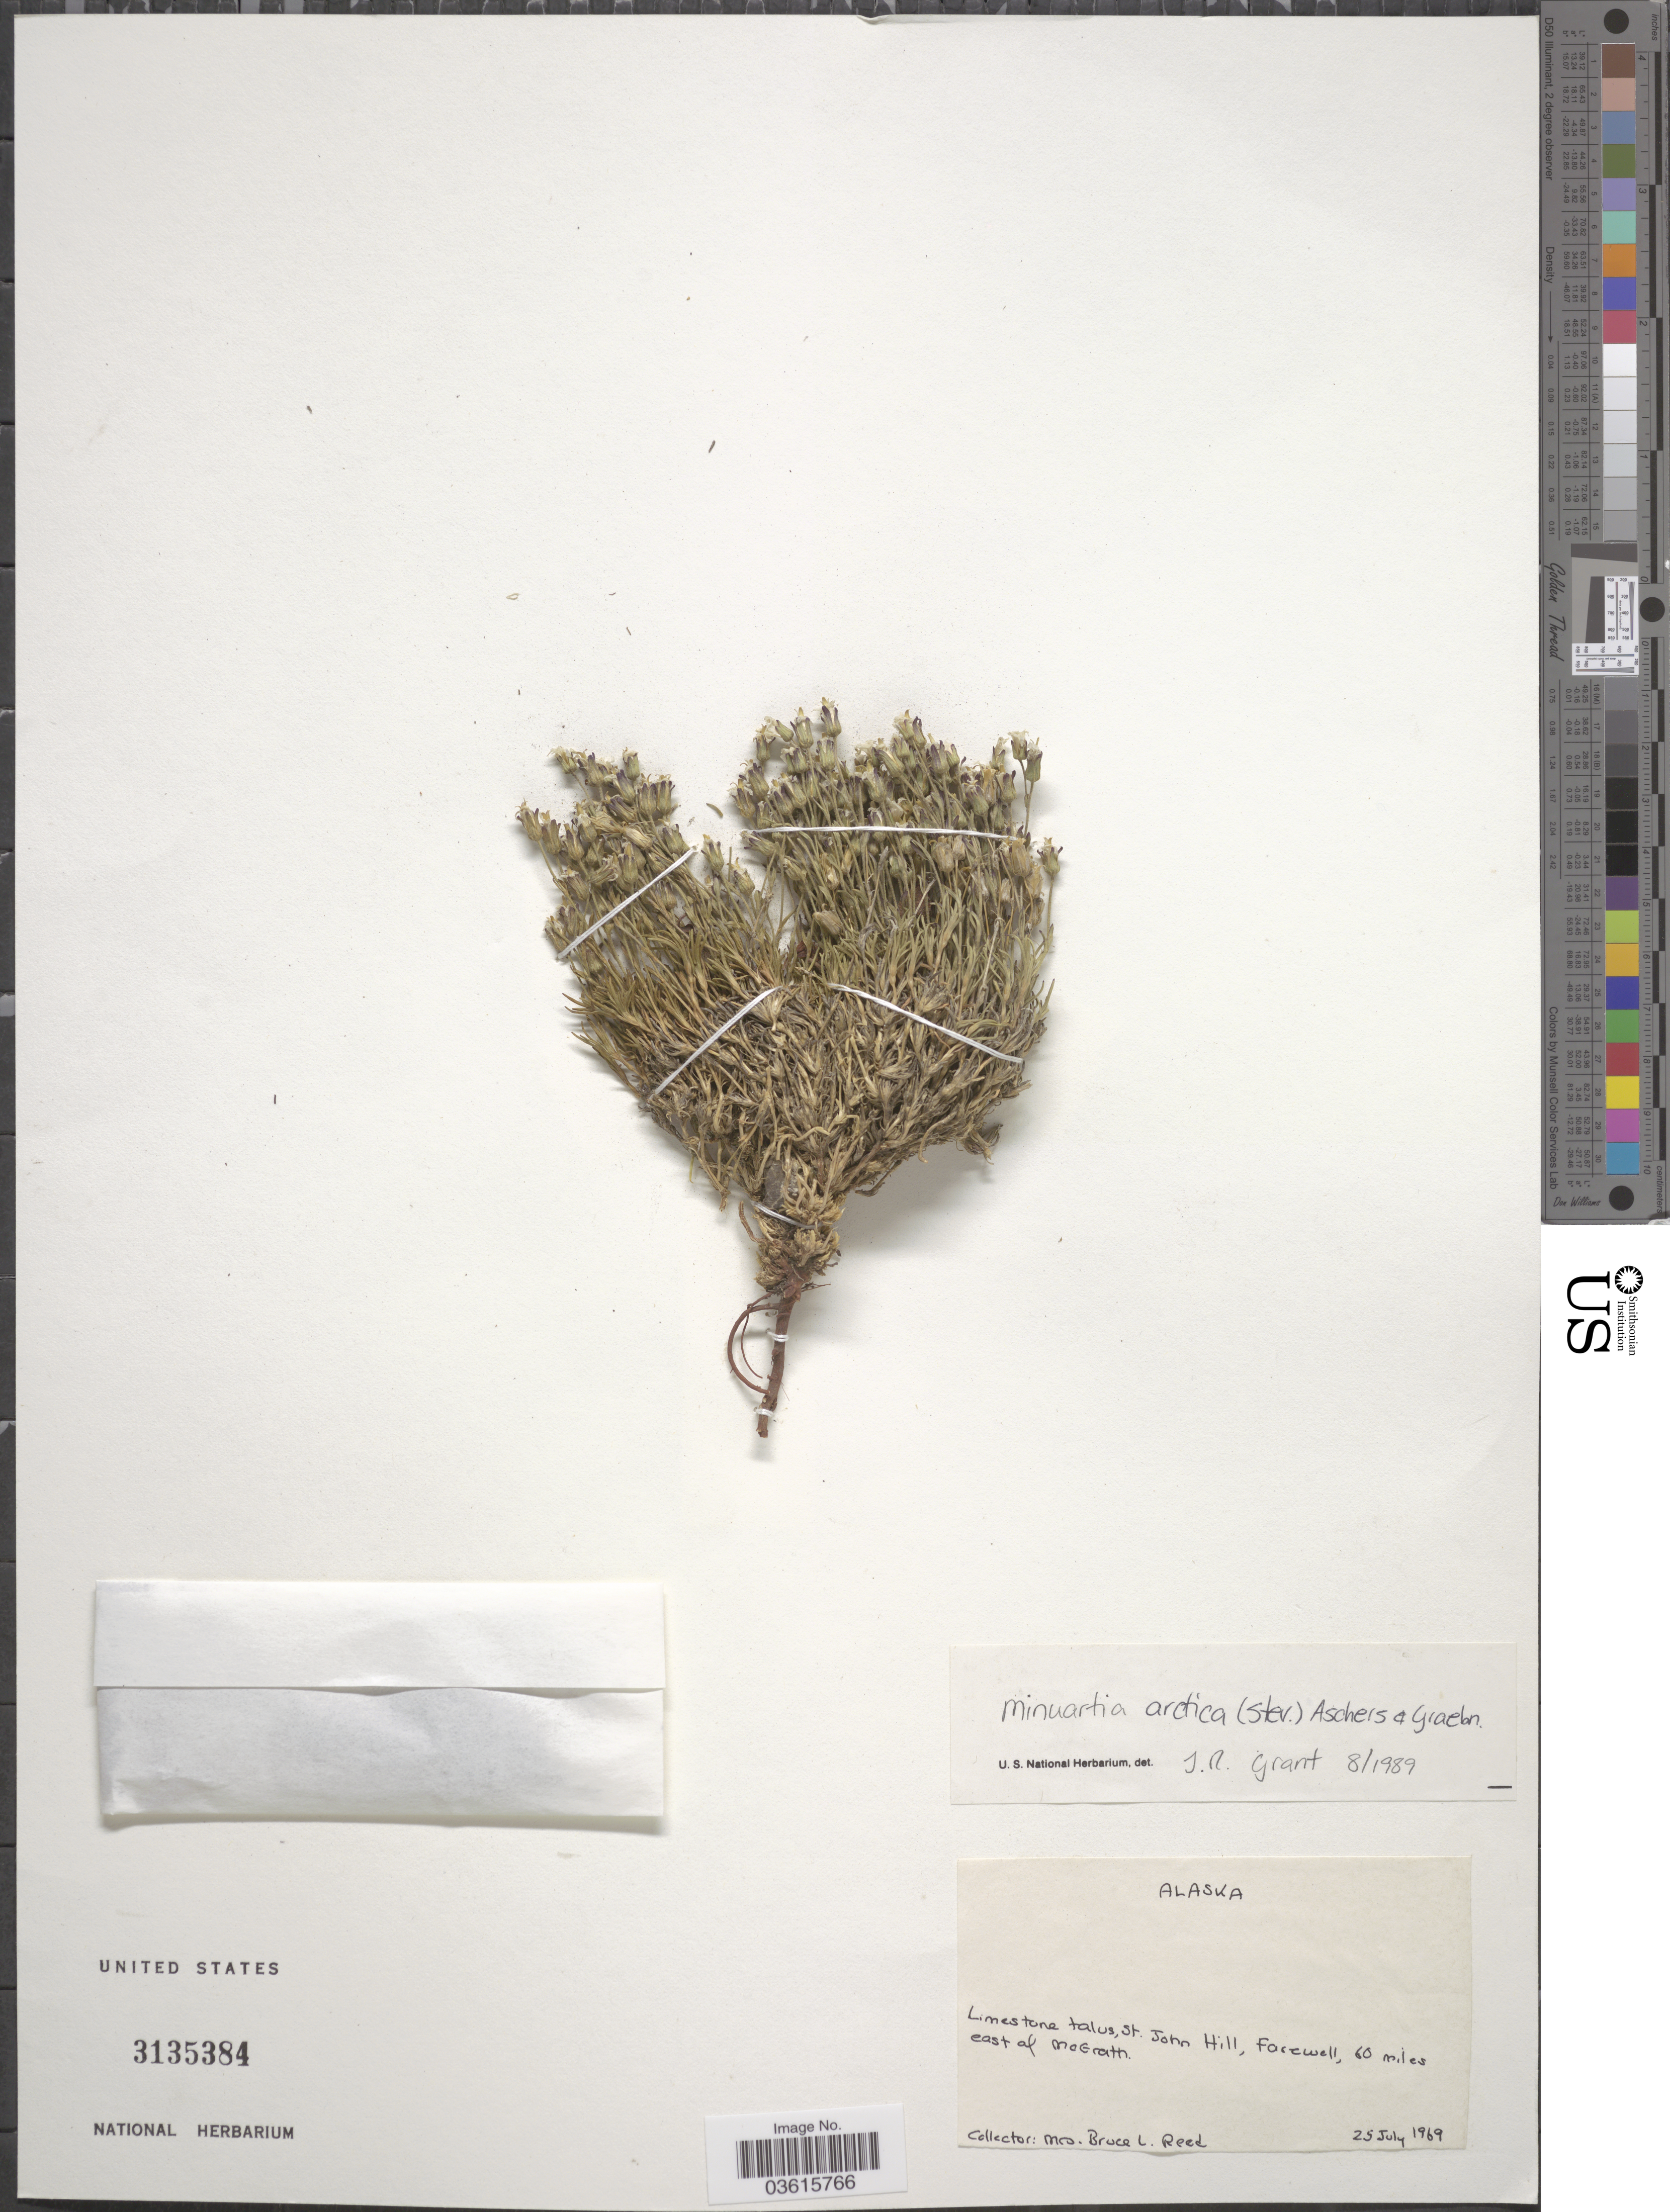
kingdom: Plantae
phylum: Tracheophyta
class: Magnoliopsida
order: Caryophyllales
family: Caryophyllaceae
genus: Cherleria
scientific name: Cherleria arctica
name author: (Steven ex Ser.) A.J. Moore & Dillenb.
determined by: Strong, M. T., (US), Smithsonian Institution - National Museum of Natural History (UNITED STATES)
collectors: B. Reed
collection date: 1969-07-25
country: United States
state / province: Alaska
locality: St. John Hill, Farewell, 60 miles east of McGrath.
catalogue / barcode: US 3135384